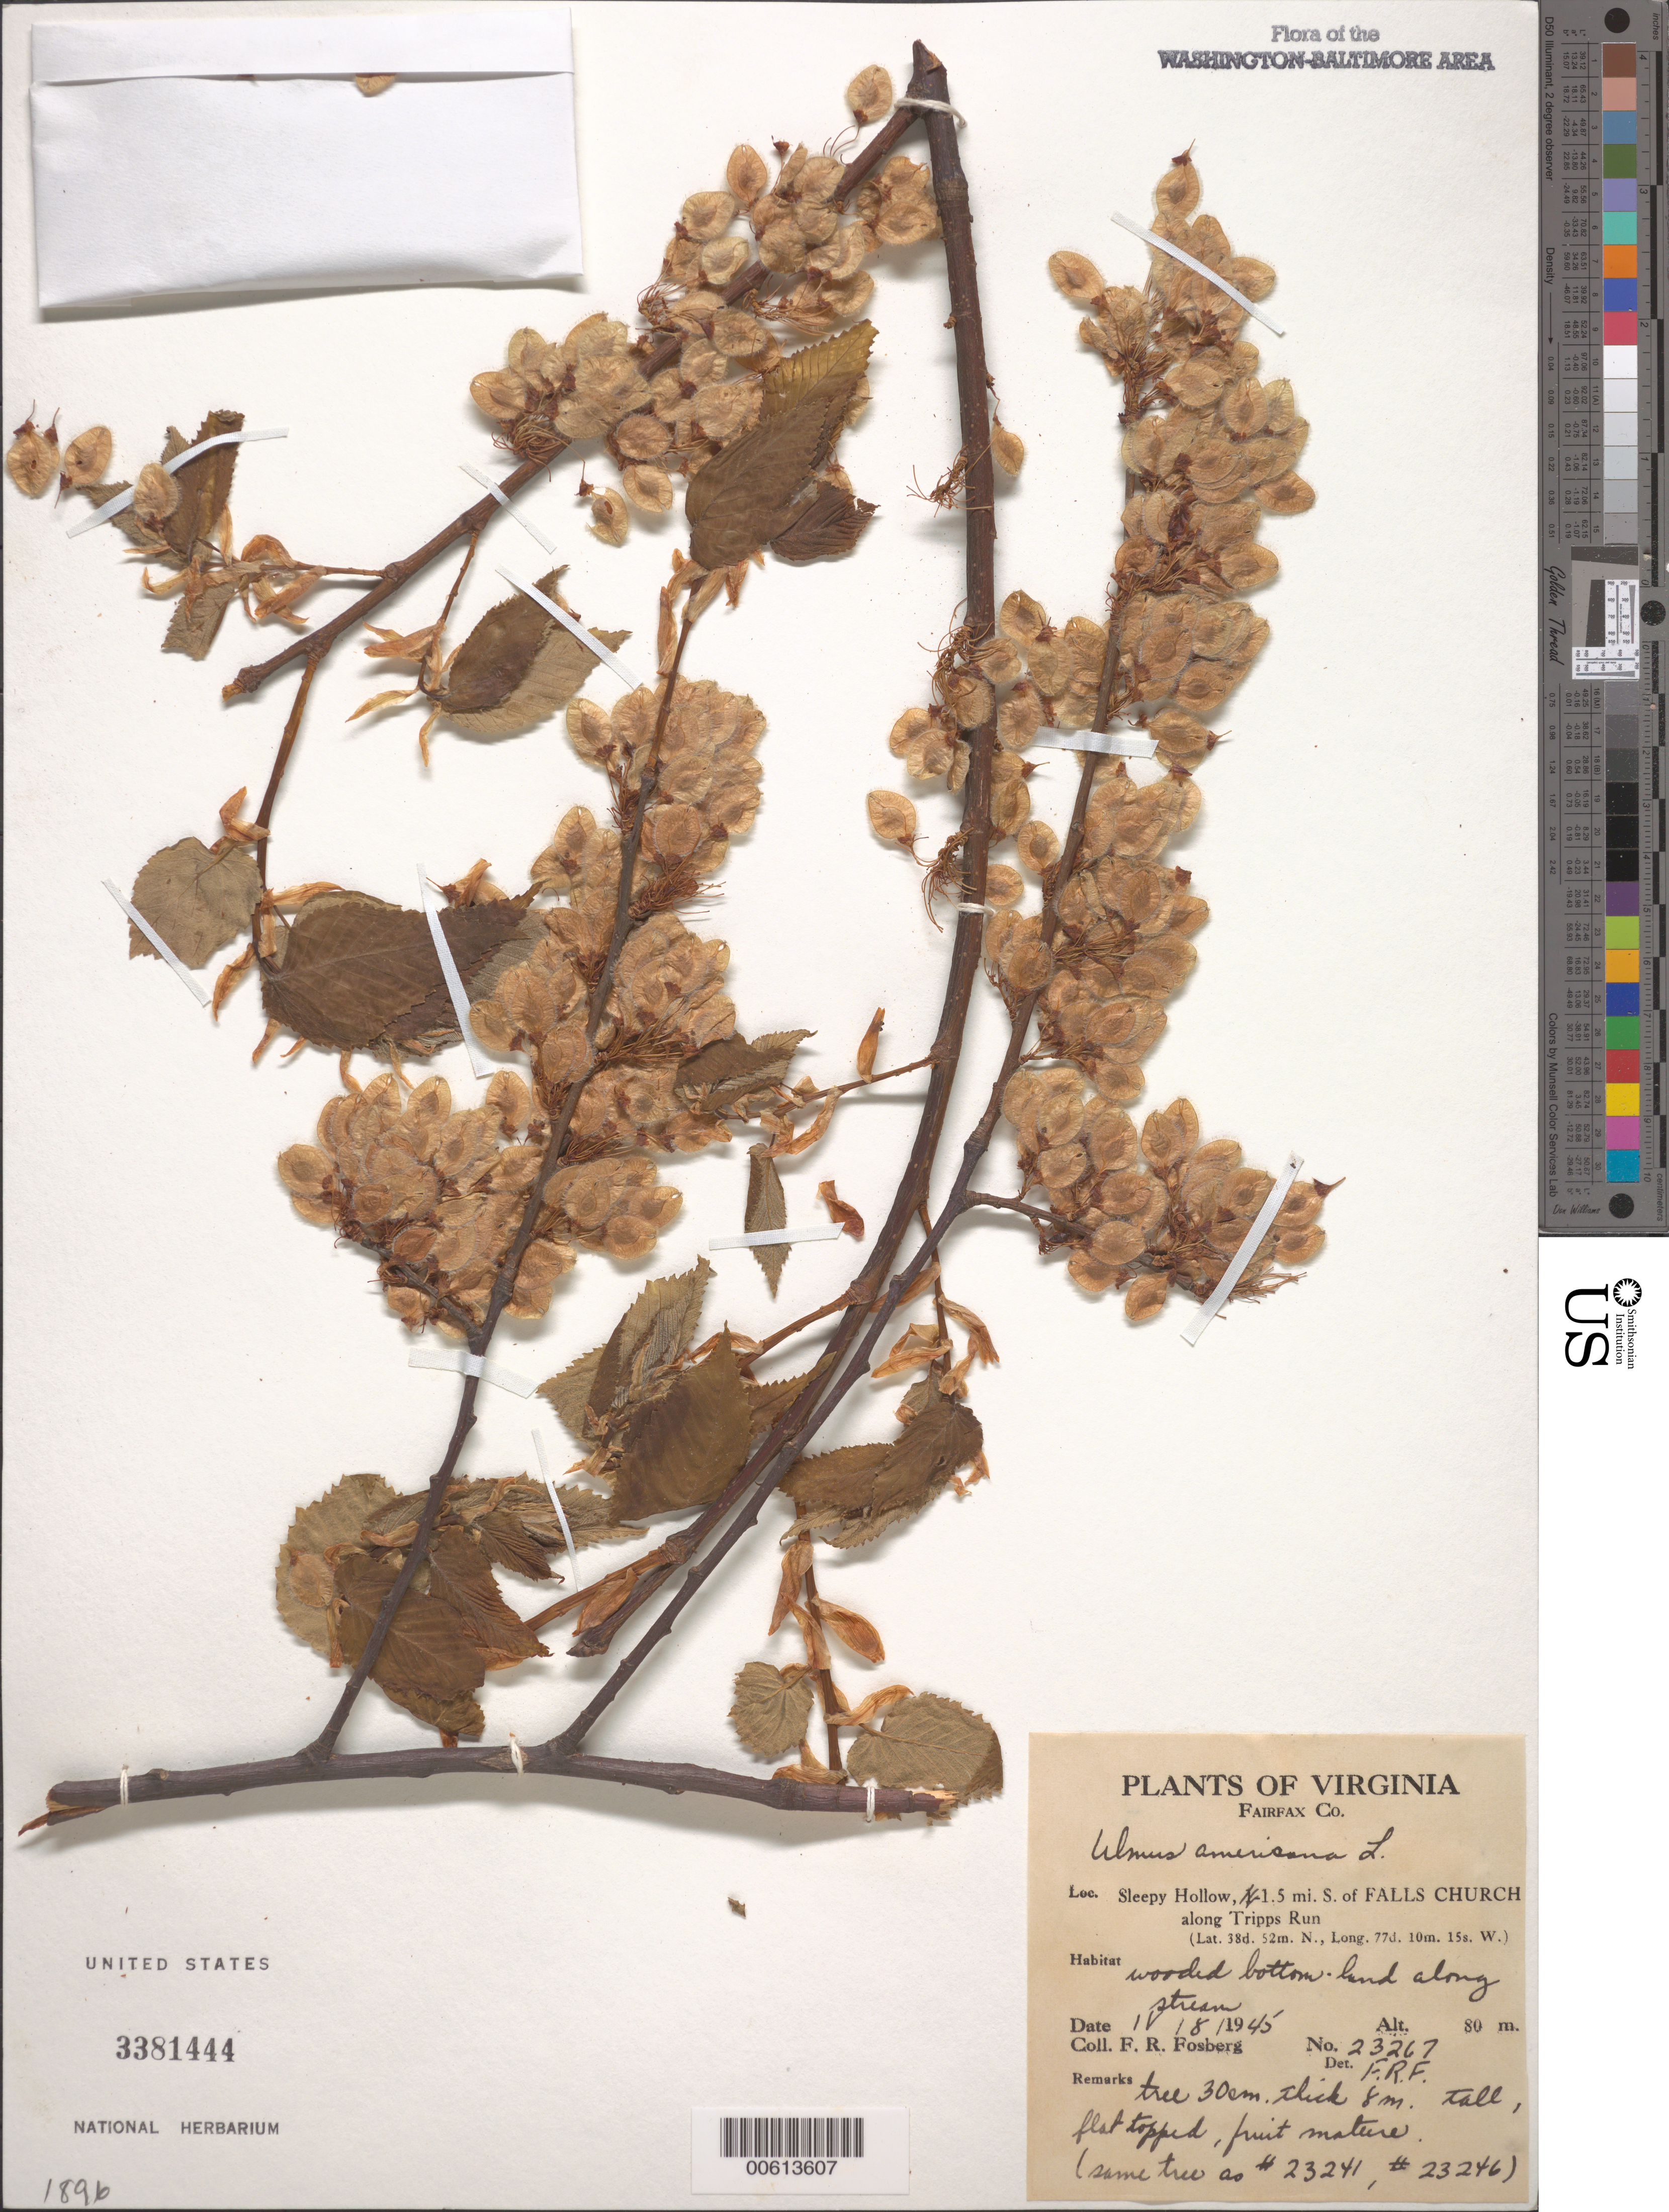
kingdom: Plantae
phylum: Tracheophyta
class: Magnoliopsida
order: Rosales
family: Ulmaceae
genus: Ulmus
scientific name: Ulmus americana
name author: L.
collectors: F. R. Fosberg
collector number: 23267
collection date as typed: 08 Apr 1945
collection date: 1945-04-08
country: United States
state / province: Virginia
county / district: Fairfax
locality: Sleepy Hollow, S of Falls Church along Tripps Run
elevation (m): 80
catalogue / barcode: US 3381444